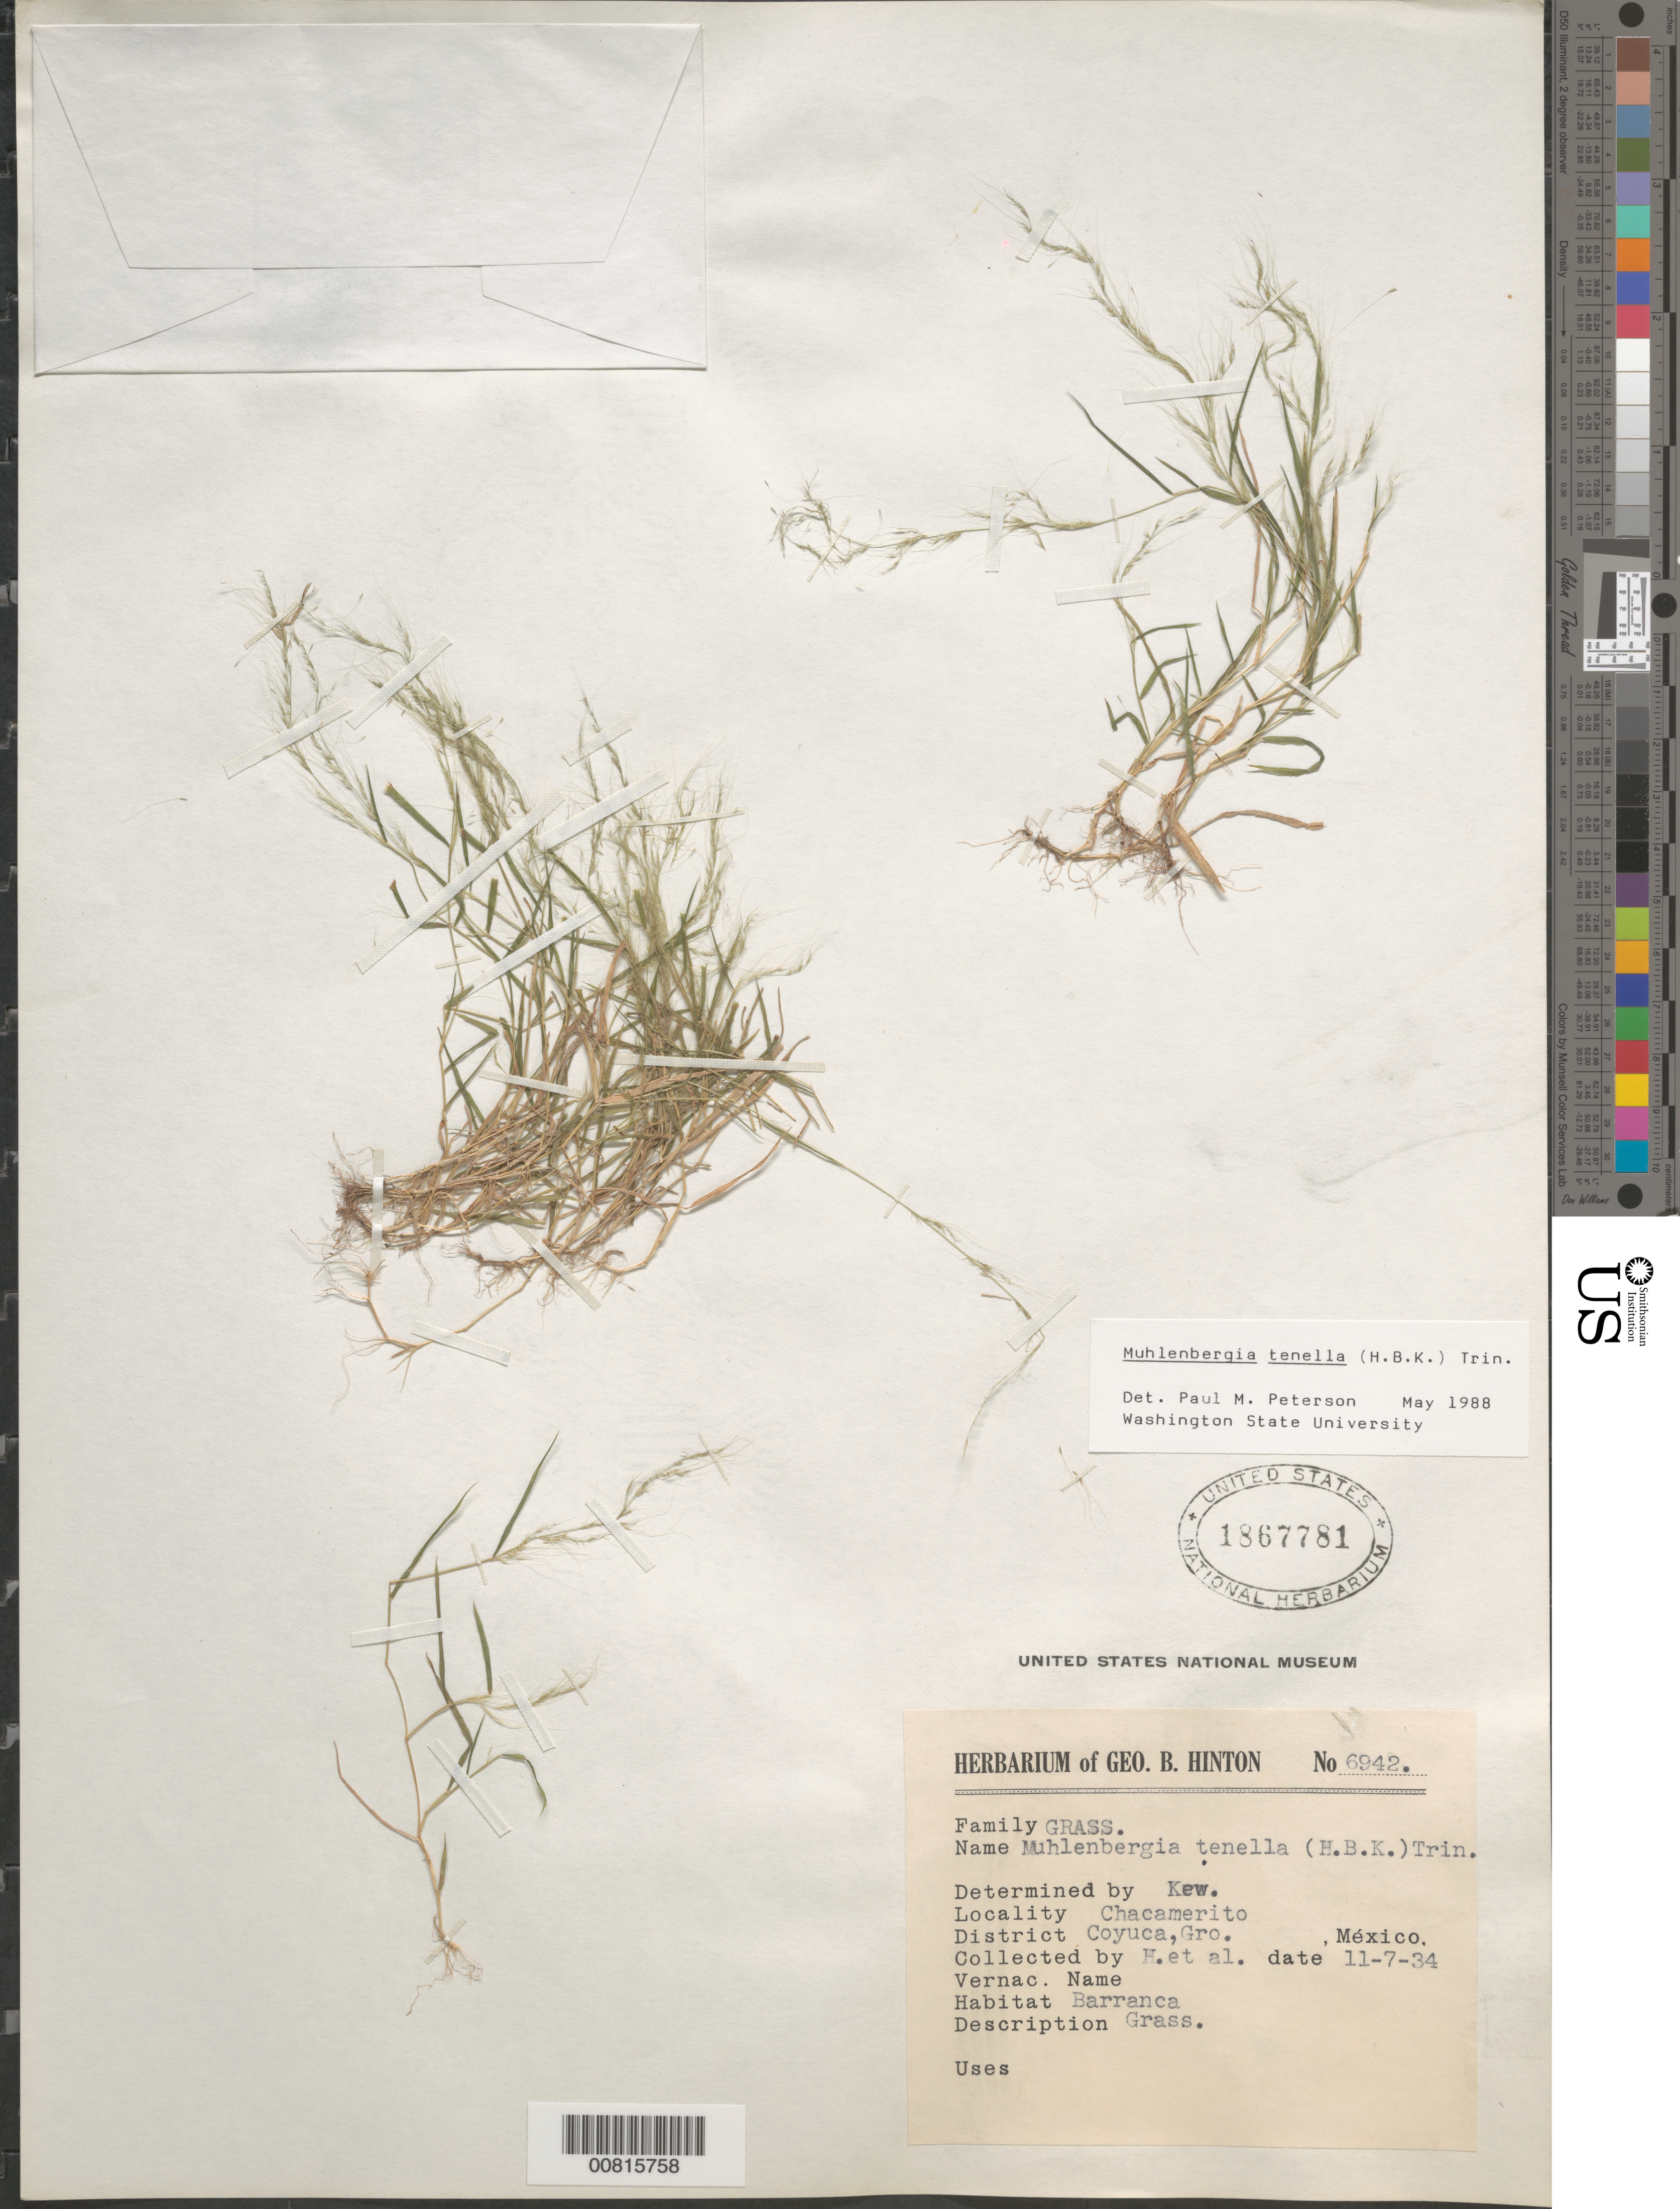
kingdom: Plantae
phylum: Tracheophyta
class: Liliopsida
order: Poales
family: Poaceae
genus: Muhlenbergia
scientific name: Muhlenbergia tenella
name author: (Kunth) Trin.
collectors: G. B. Hinton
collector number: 6942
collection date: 1934-11-07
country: Mexico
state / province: Guerrero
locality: Chacamerito, Coyuca, Gro.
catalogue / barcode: US 1867781